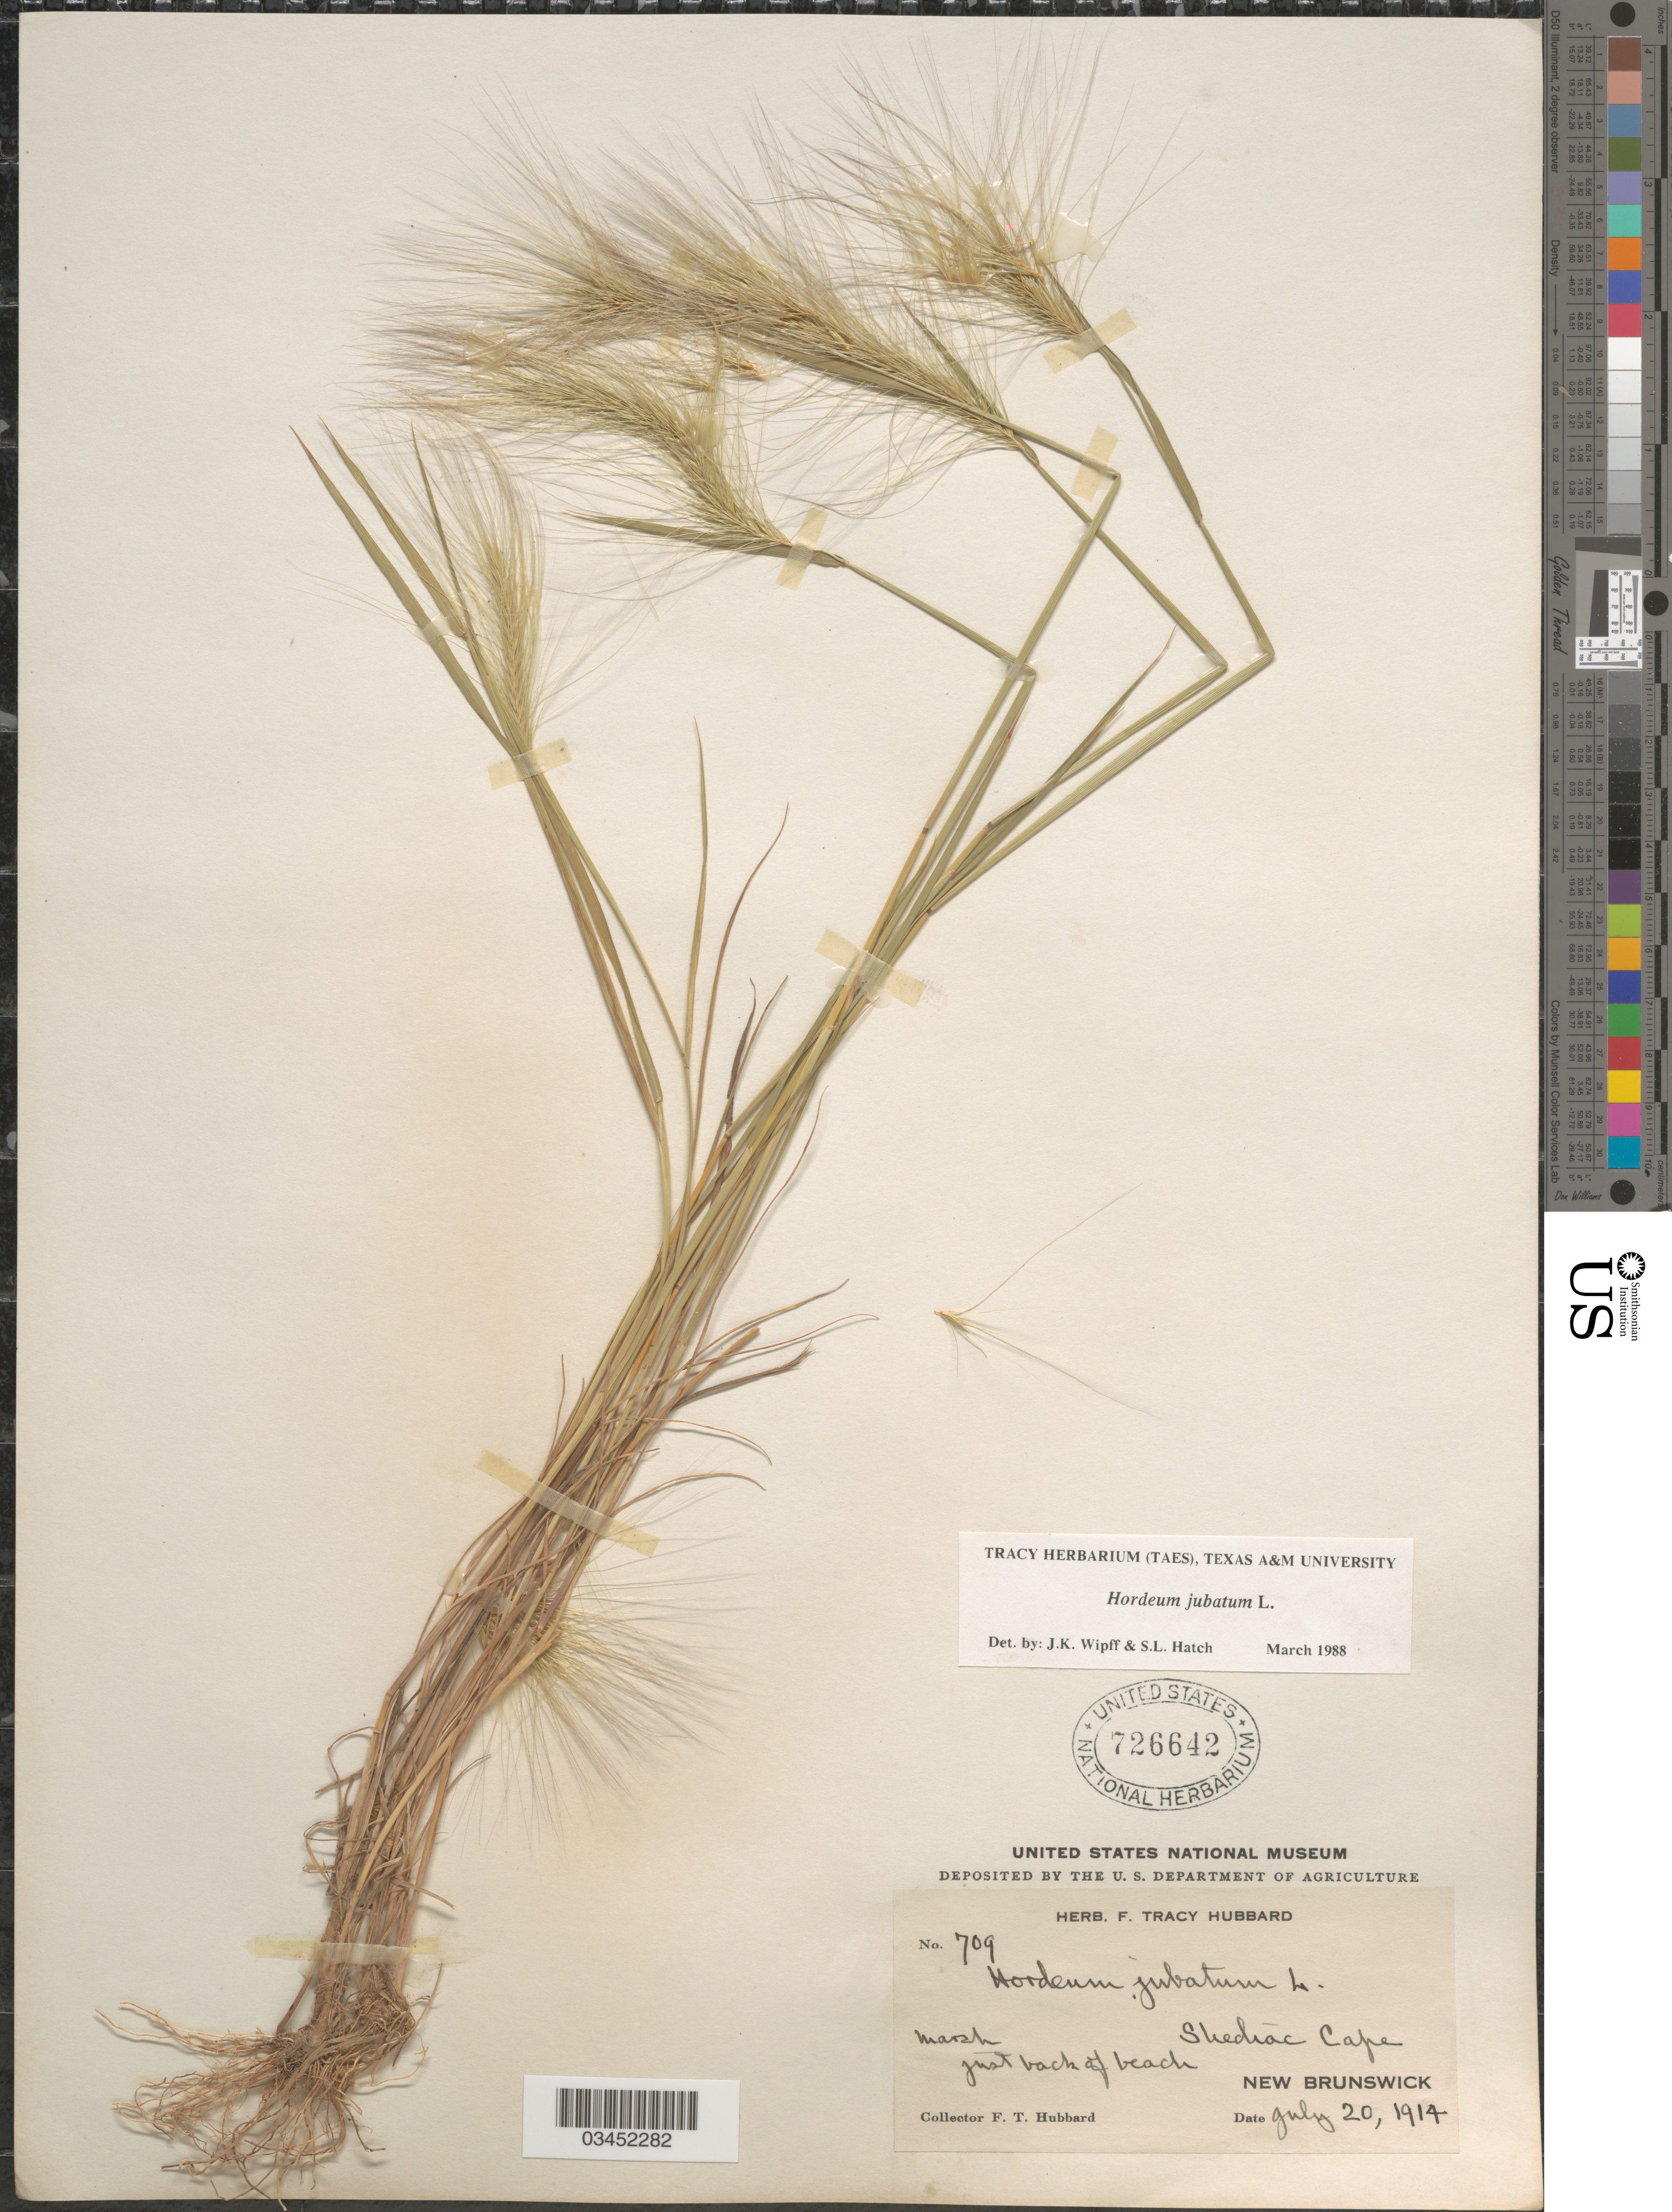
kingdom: Plantae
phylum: Tracheophyta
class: Liliopsida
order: Poales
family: Poaceae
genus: Hordeum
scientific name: Hordeum jubatum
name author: L.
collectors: F. T. Hubbard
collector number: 709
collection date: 1914-07-20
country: Canada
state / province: New Brunswick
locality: Marsh. Just back of beach. Shediac Cape.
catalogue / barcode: US 726642